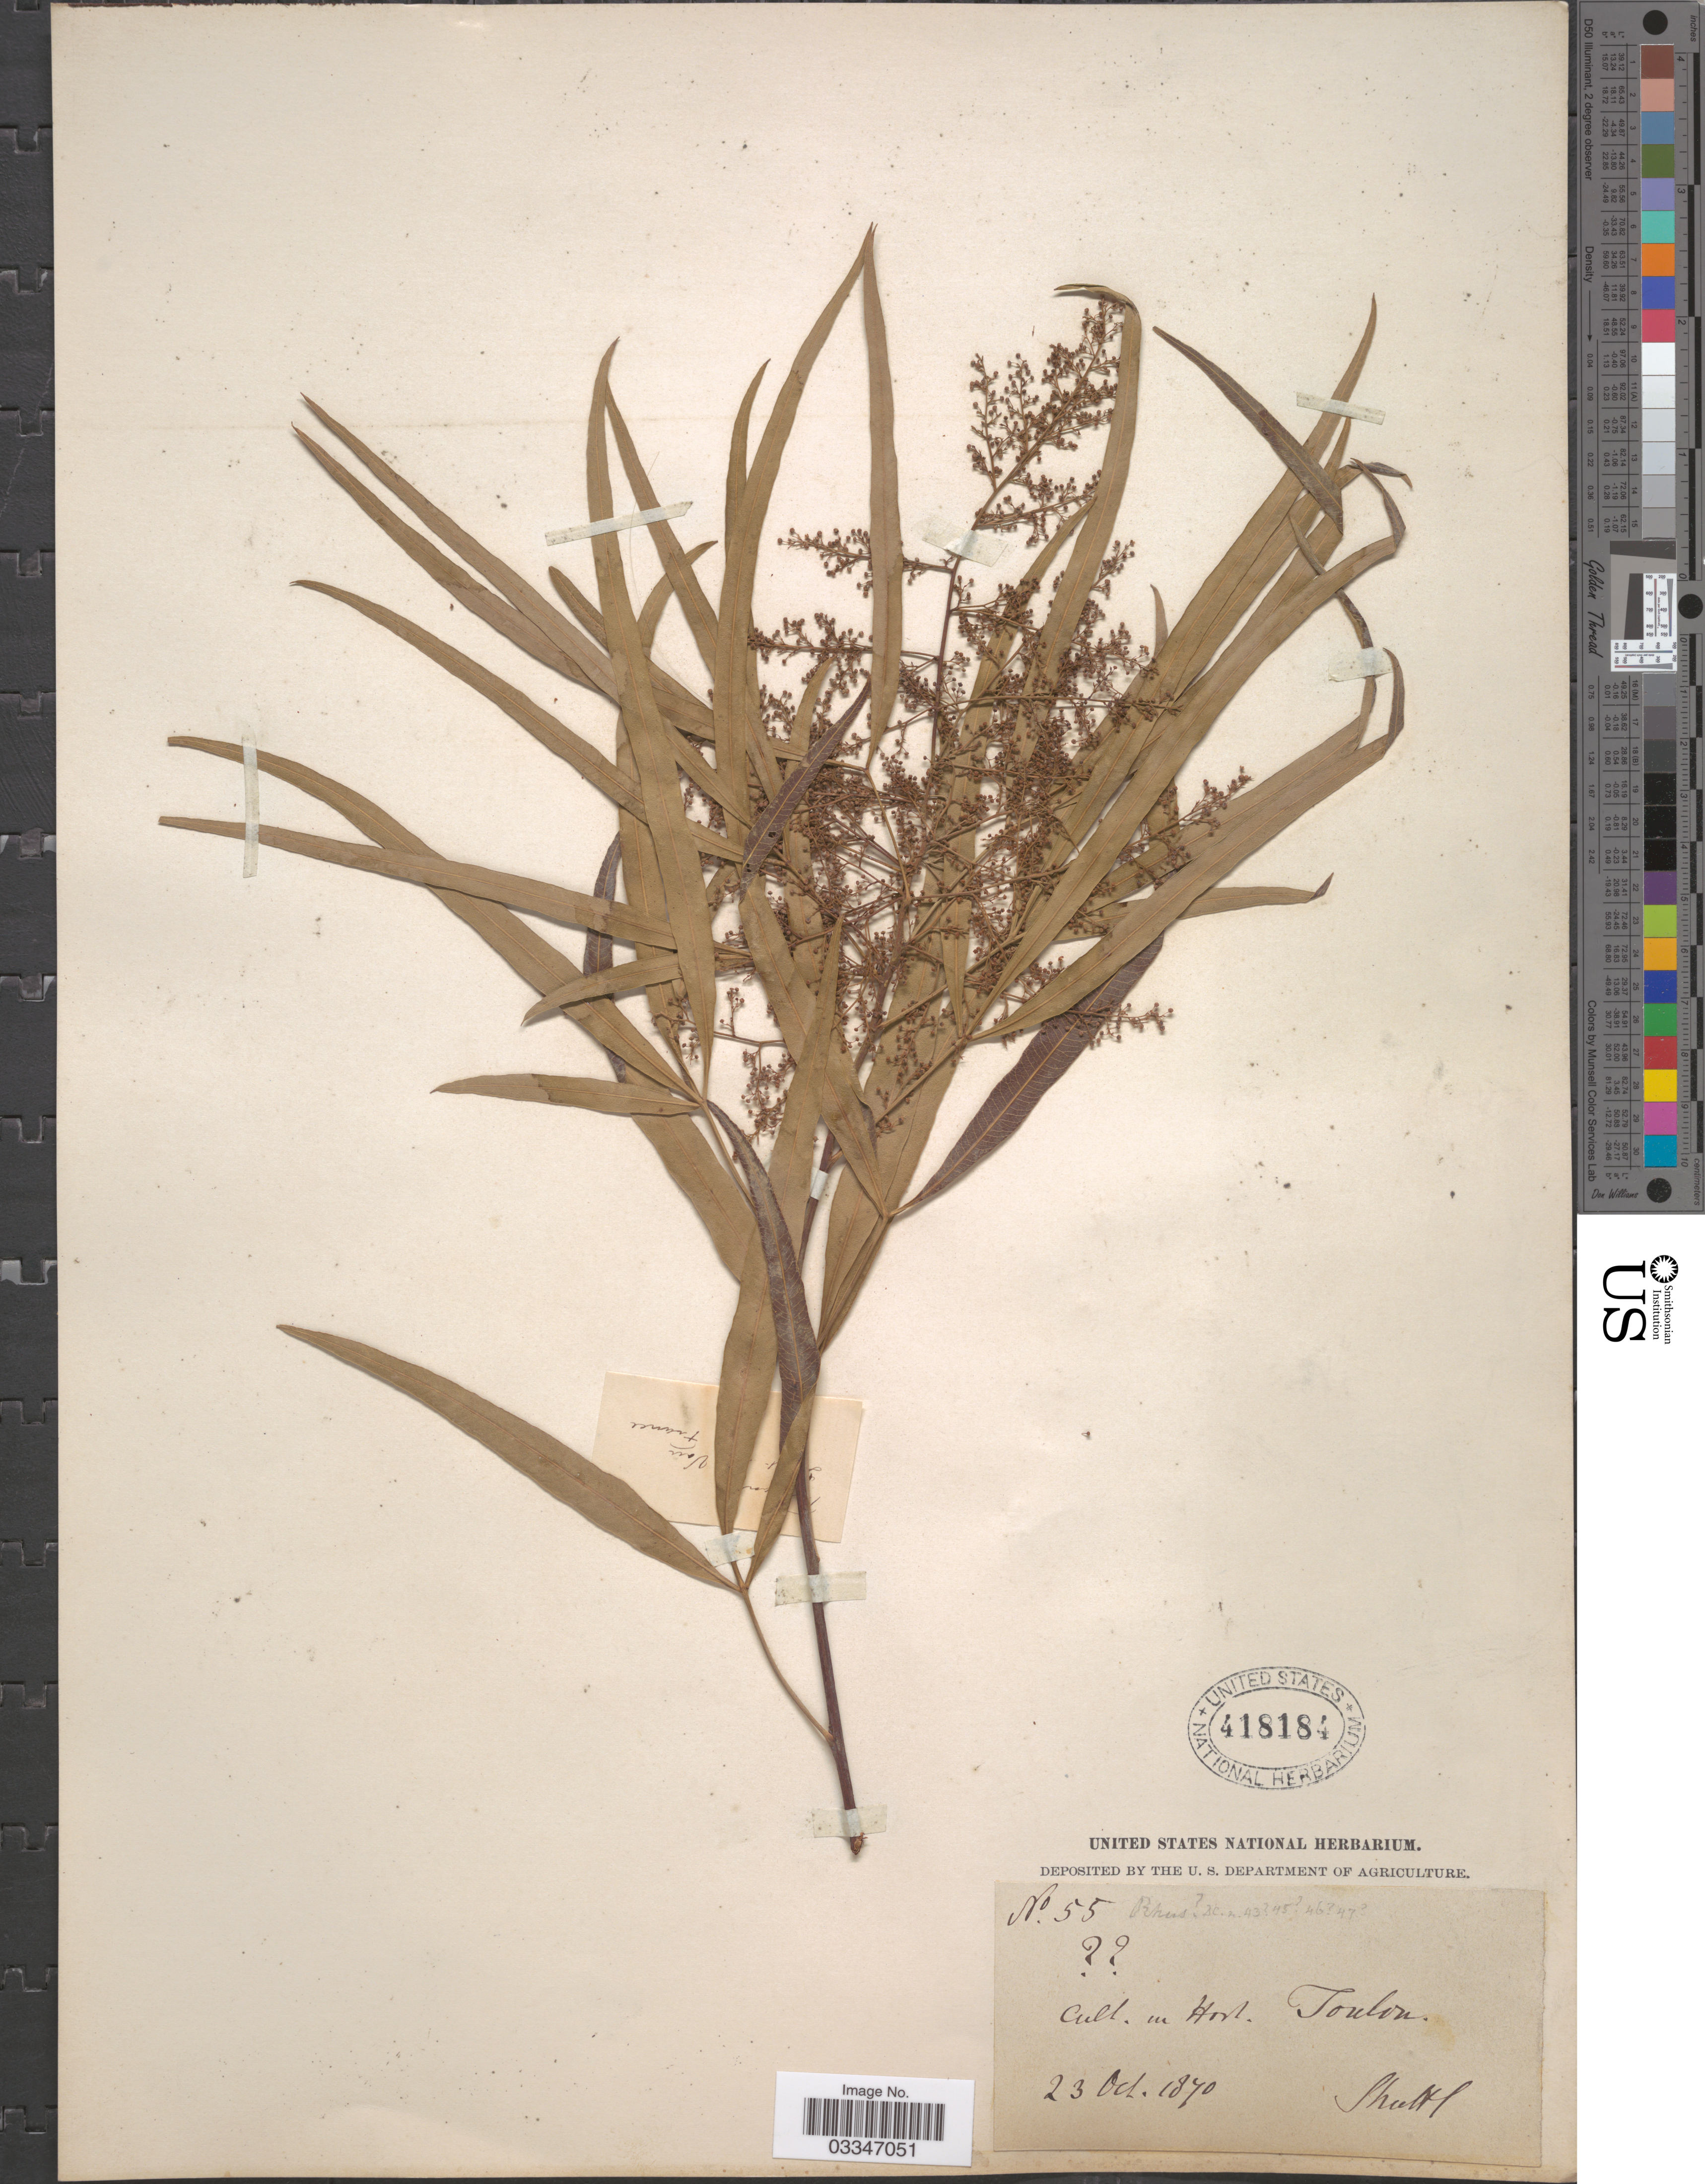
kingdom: Plantae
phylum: Tracheophyta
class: Magnoliopsida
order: Sapindales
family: Anacardiaceae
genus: Searsia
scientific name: Searsia lancea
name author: (L.) F.A. Barkley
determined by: Mitchell, John D.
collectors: ex herb. United States National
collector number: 55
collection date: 1870-10-23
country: France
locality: Cult. in Hort. Toulon.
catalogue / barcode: US 418184